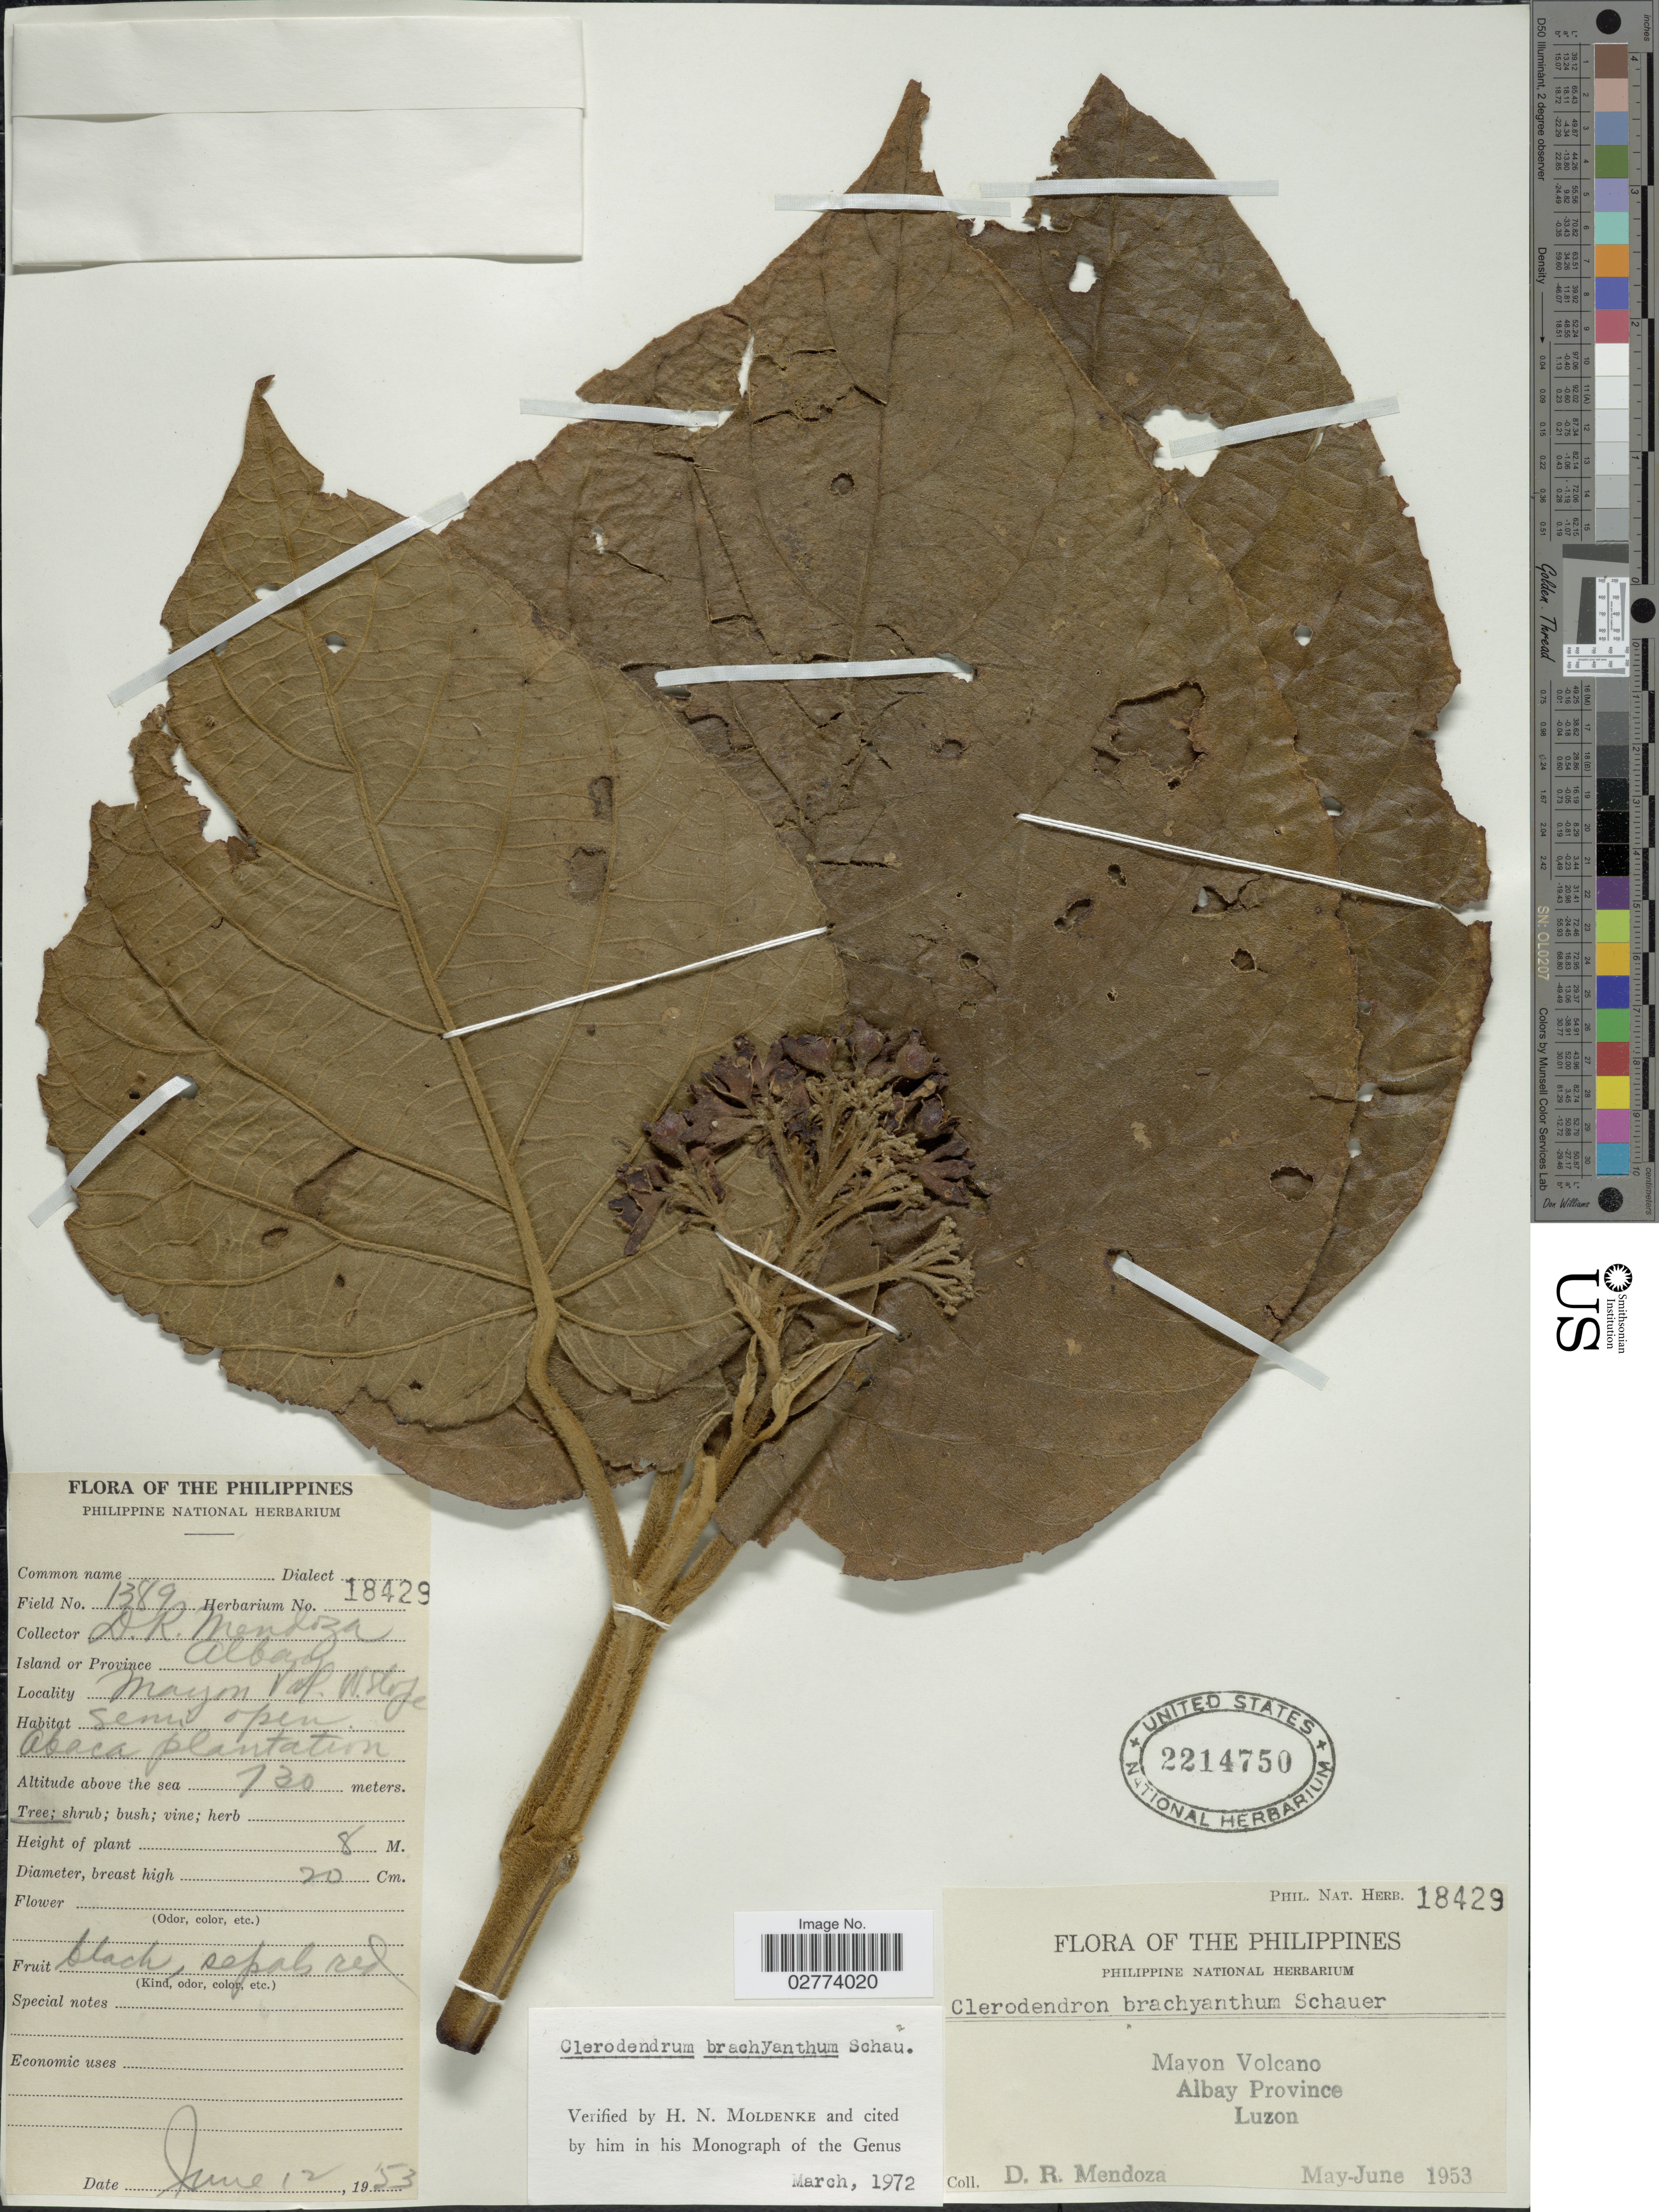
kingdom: Plantae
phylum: Tracheophyta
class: Magnoliopsida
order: Lamiales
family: Lamiaceae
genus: Clerodendrum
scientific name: Clerodendrum brachyanthum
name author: Schauer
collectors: D. Mendoza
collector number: Phil. Nat. Herb. 18429/1389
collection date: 1953-06-12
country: Philippines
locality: Mayon Volcano, Albay Province, Luzon.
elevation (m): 130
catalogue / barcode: US 2214750